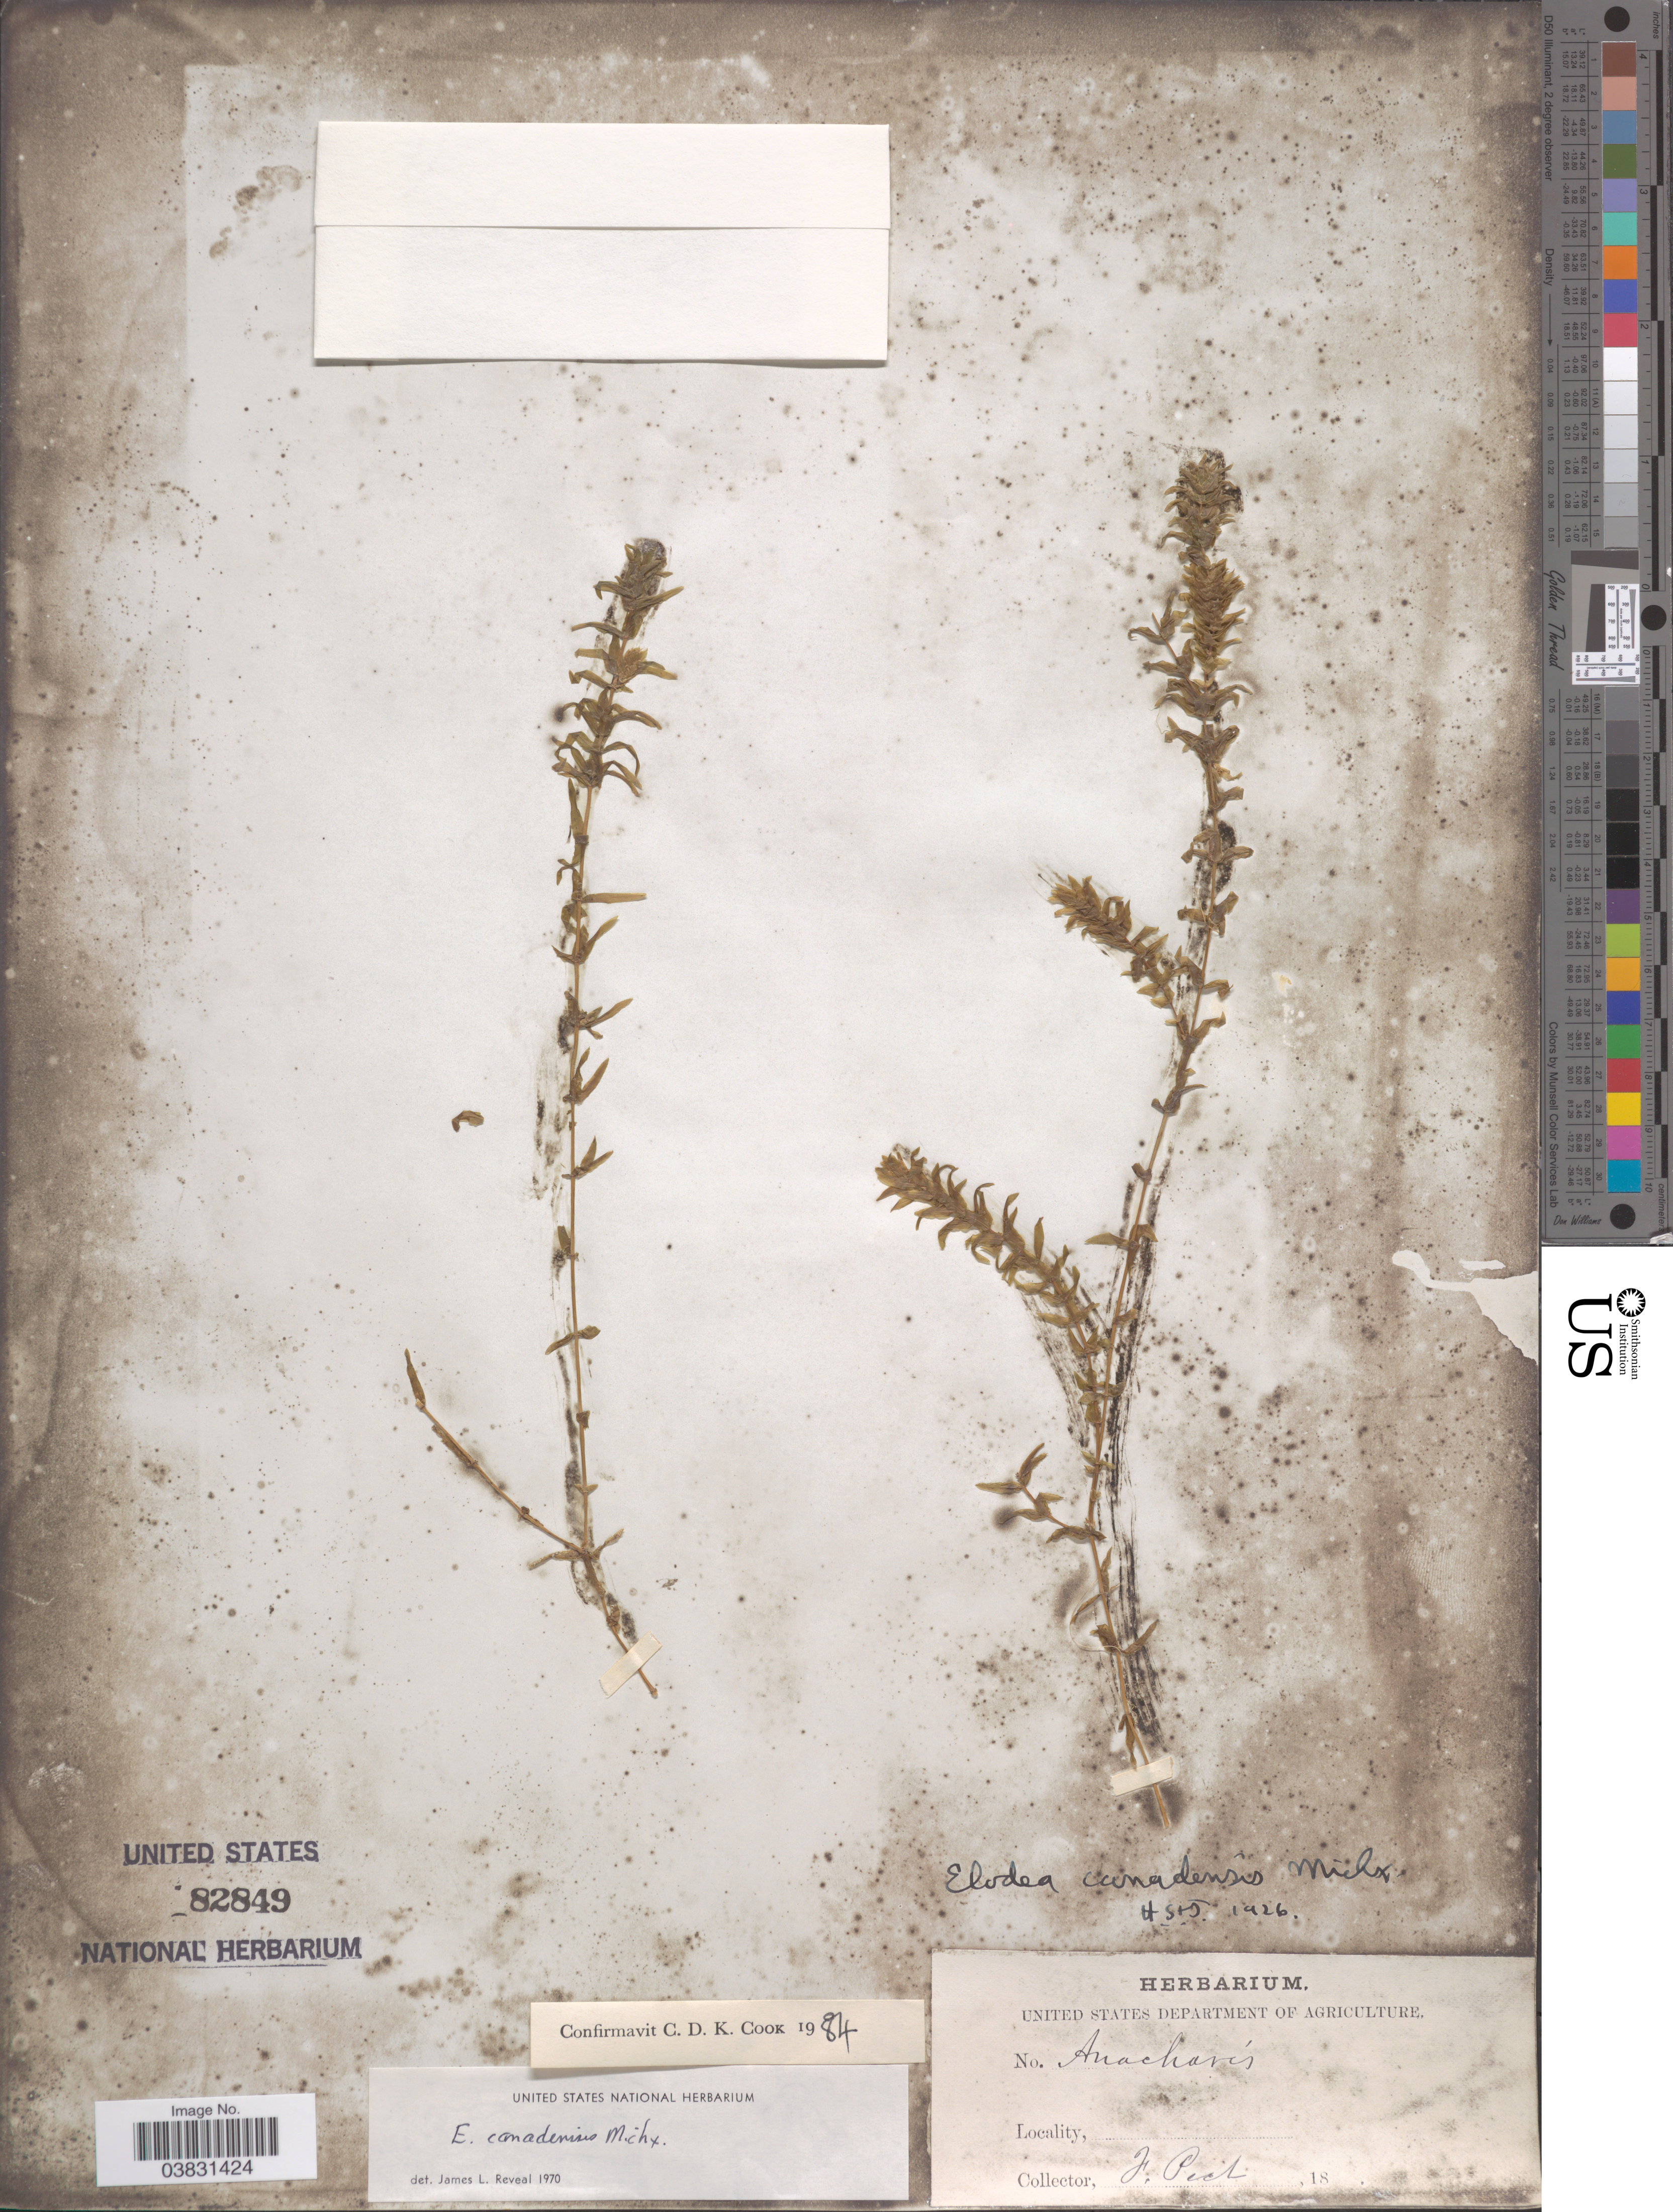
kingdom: Plantae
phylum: Tracheophyta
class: Liliopsida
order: Alismatales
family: Hydrocharitaceae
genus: Elodea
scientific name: Elodea canadensis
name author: Michx.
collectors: F. Peck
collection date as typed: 18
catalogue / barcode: US 82849